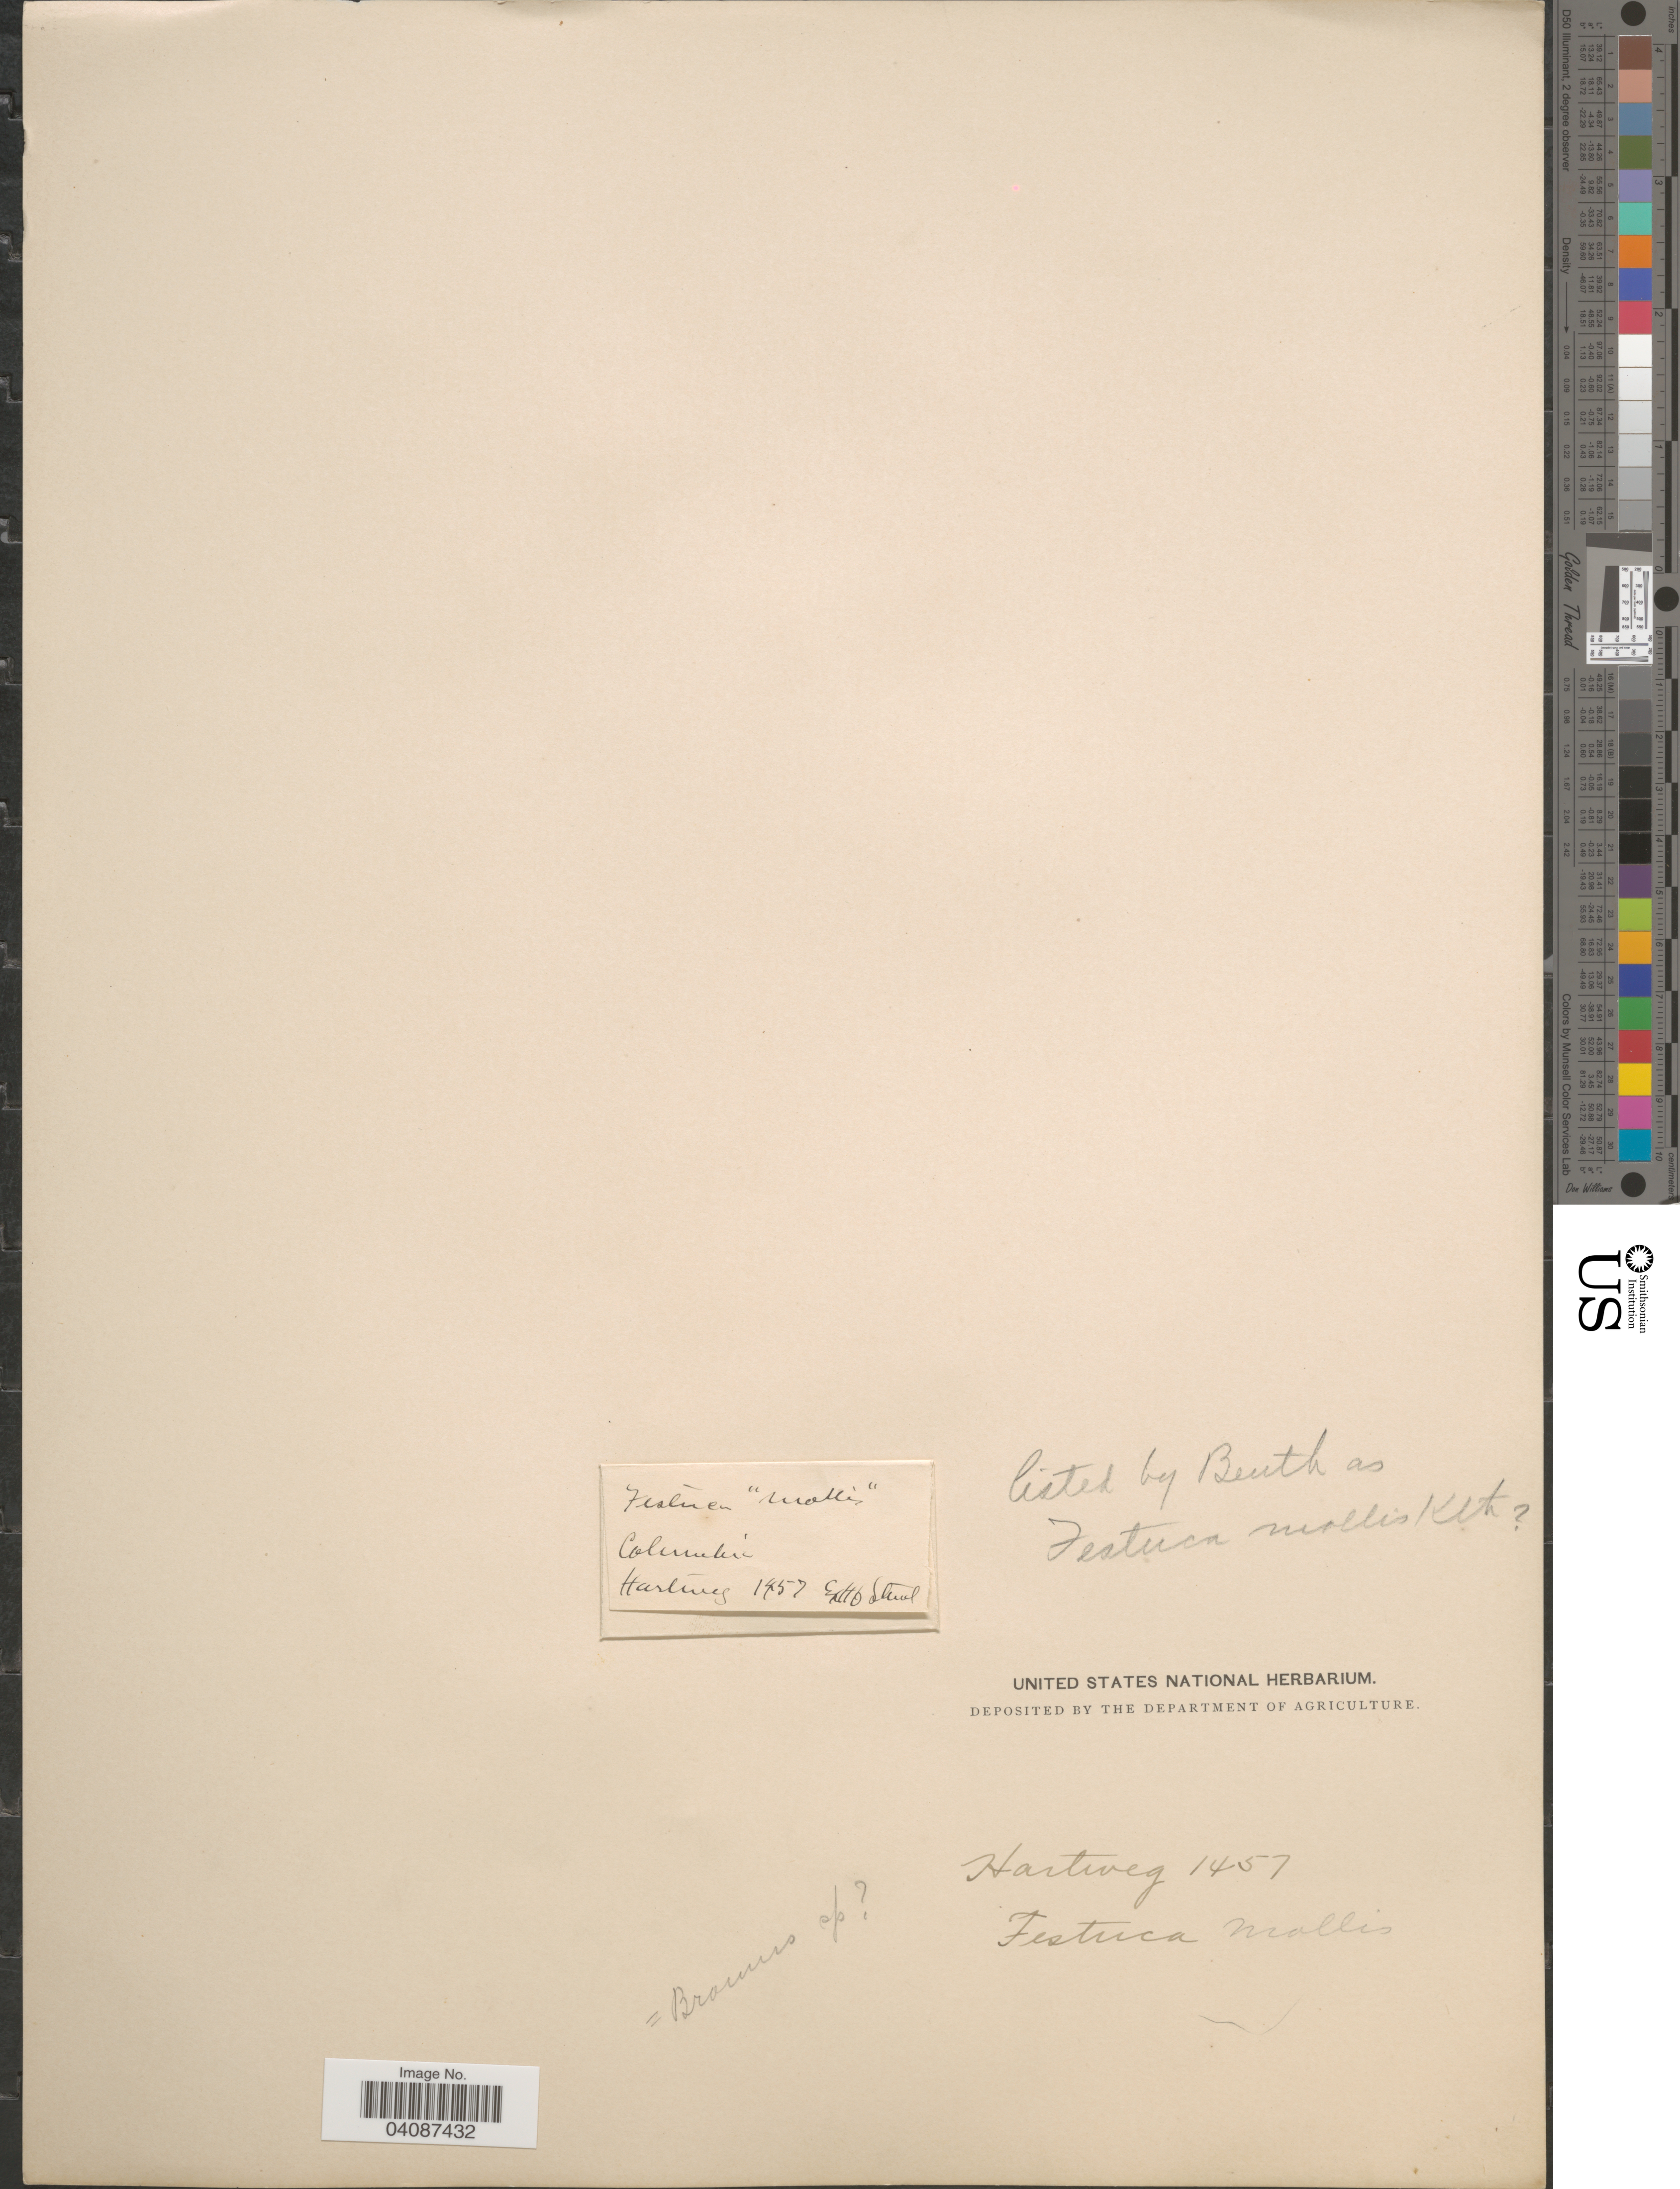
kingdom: Plantae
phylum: Tracheophyta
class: Liliopsida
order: Poales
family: Poaceae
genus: Bromus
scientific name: Bromus sp.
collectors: Hartweg, --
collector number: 1457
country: Colombia